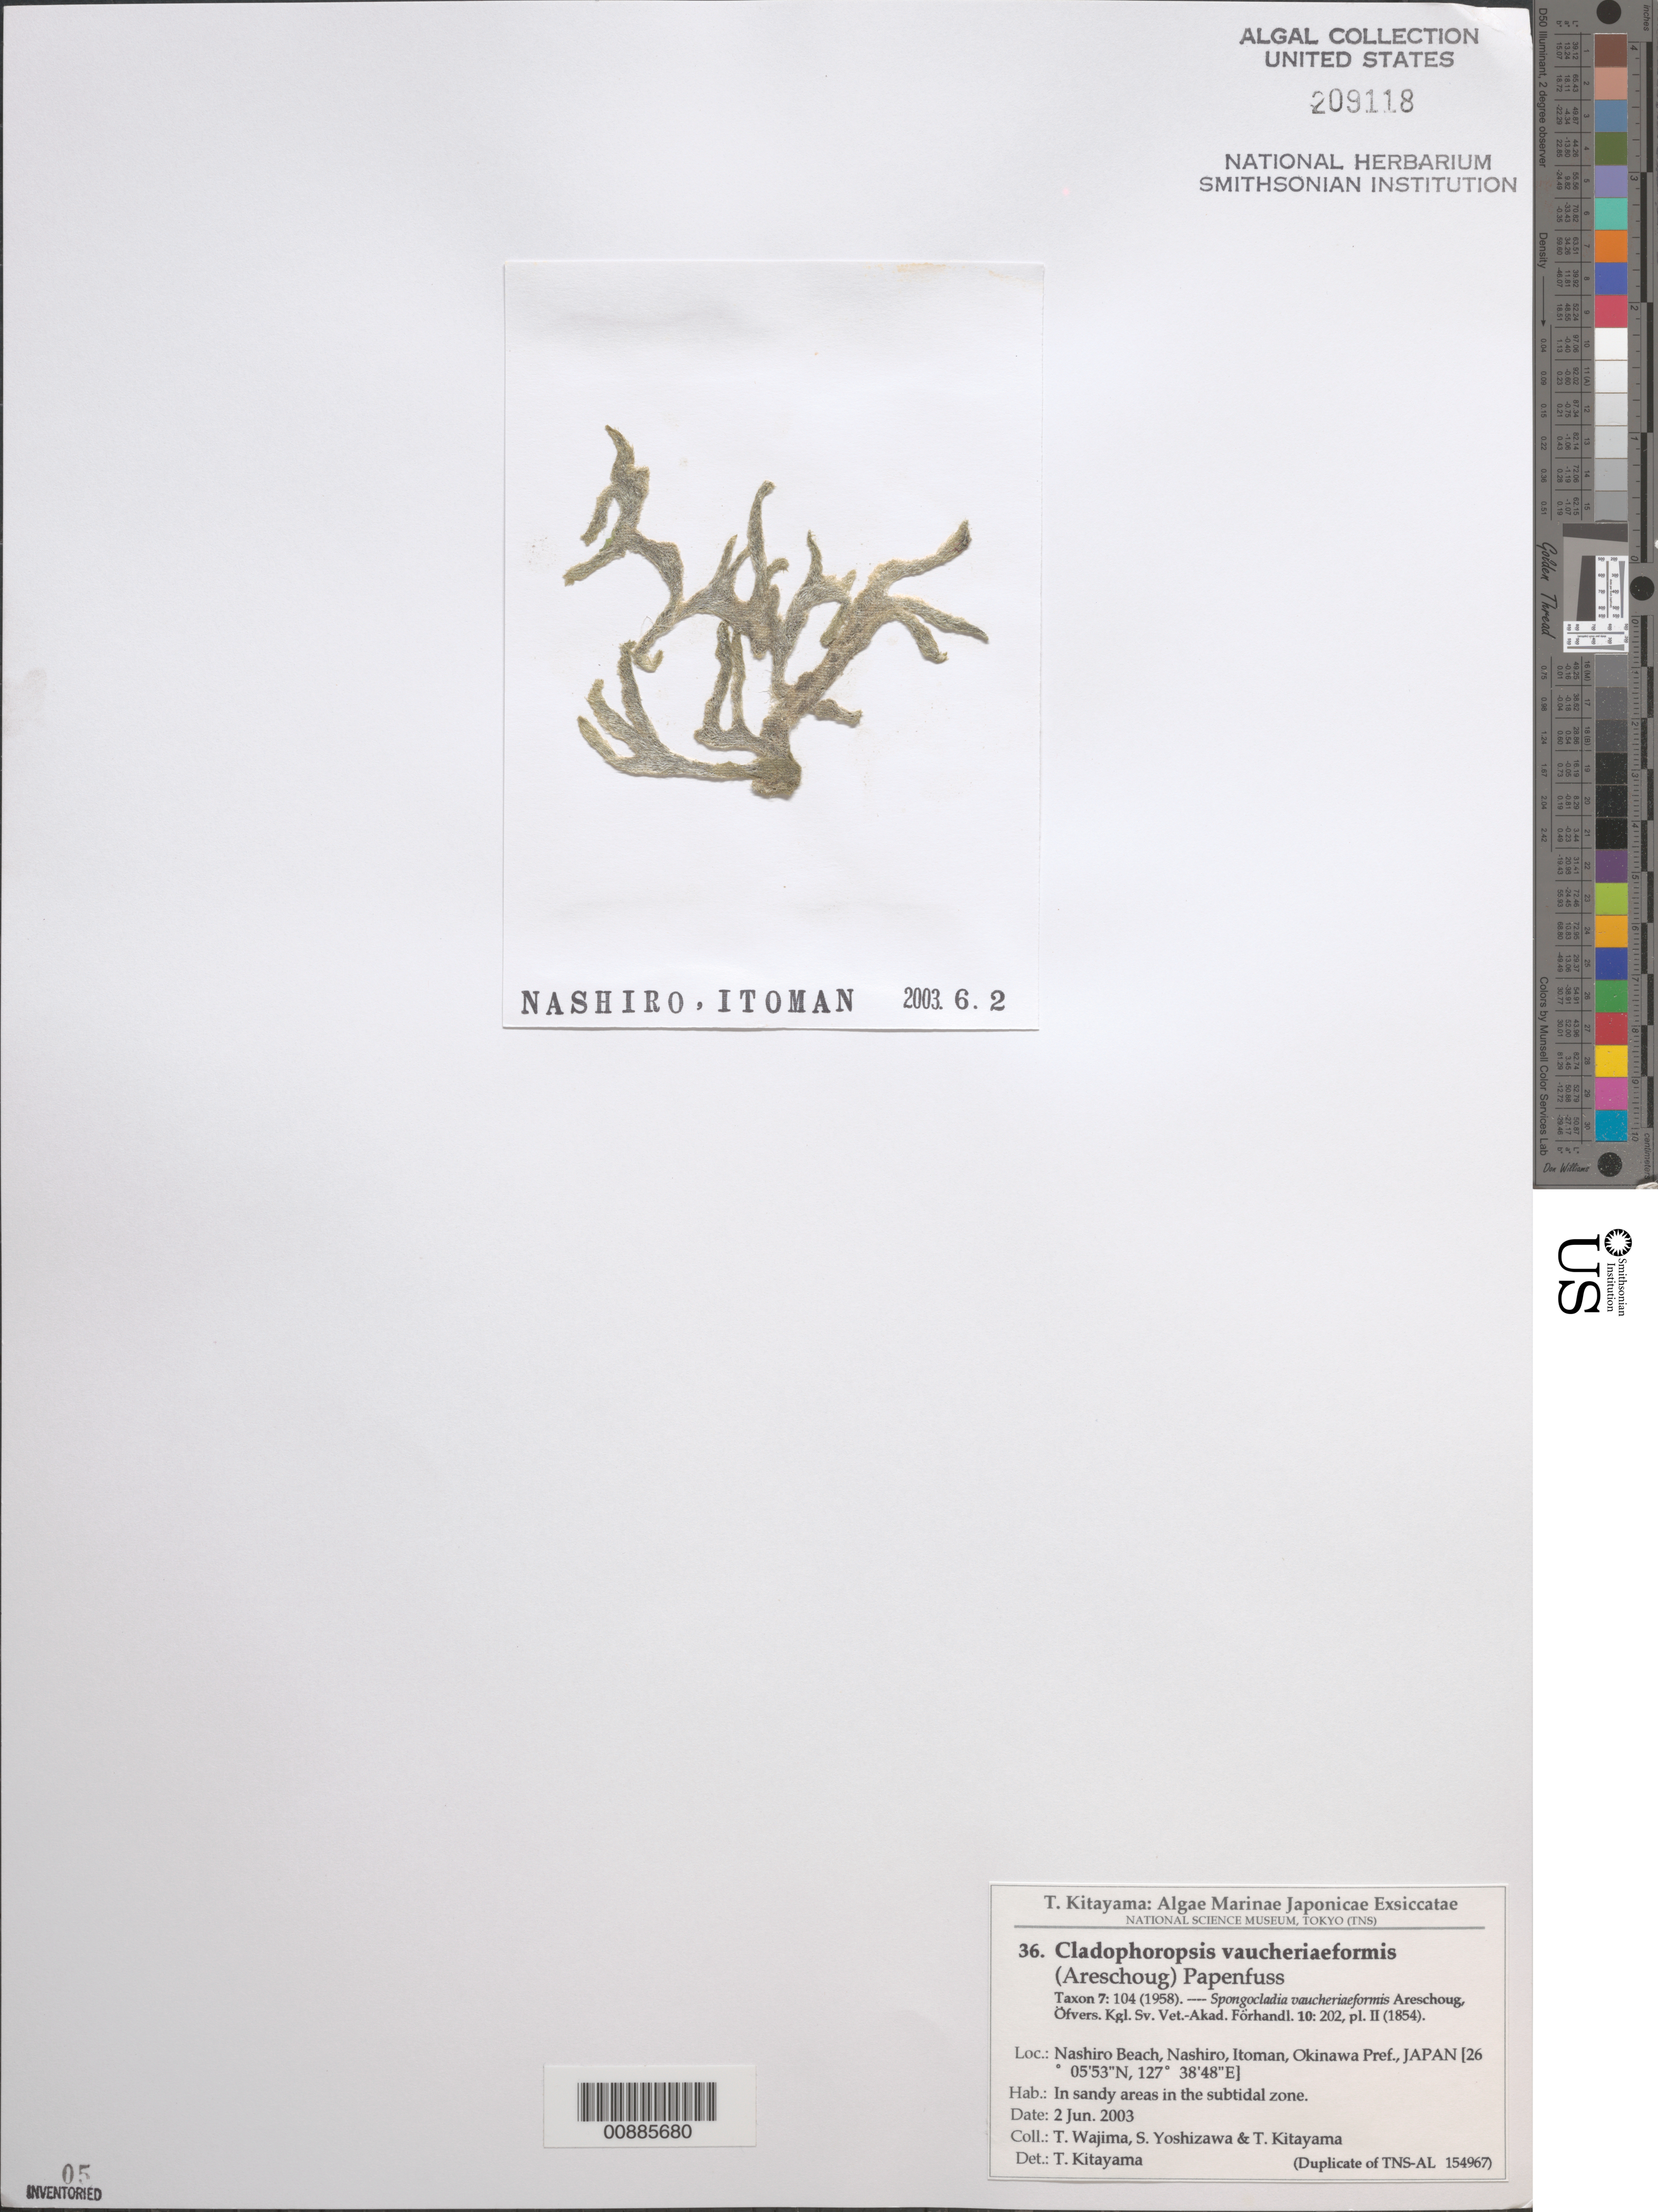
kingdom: Plantae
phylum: Chlorophyta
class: Ulvophyceae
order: Siphonocladales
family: Boodleaceae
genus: Cladophoropsis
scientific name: Cladophoropsis vaucheriaeformis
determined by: Kitayama, T.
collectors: T. Wajima, S. Yoshizawa & T. Kitayama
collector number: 36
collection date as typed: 02 Jun 2003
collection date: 2003-06-02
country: Japan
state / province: Okinawa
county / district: Ryukyu Shoto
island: Okinawa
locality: Nashiro Beach, Nashiro, Itoman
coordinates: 26 05' 53" N, 127 38' 48" E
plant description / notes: Kitayama, T., Algae Marinae Japonicae Exsiccatae, Fasc. II (Nos. 26-50)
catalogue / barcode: US 209118